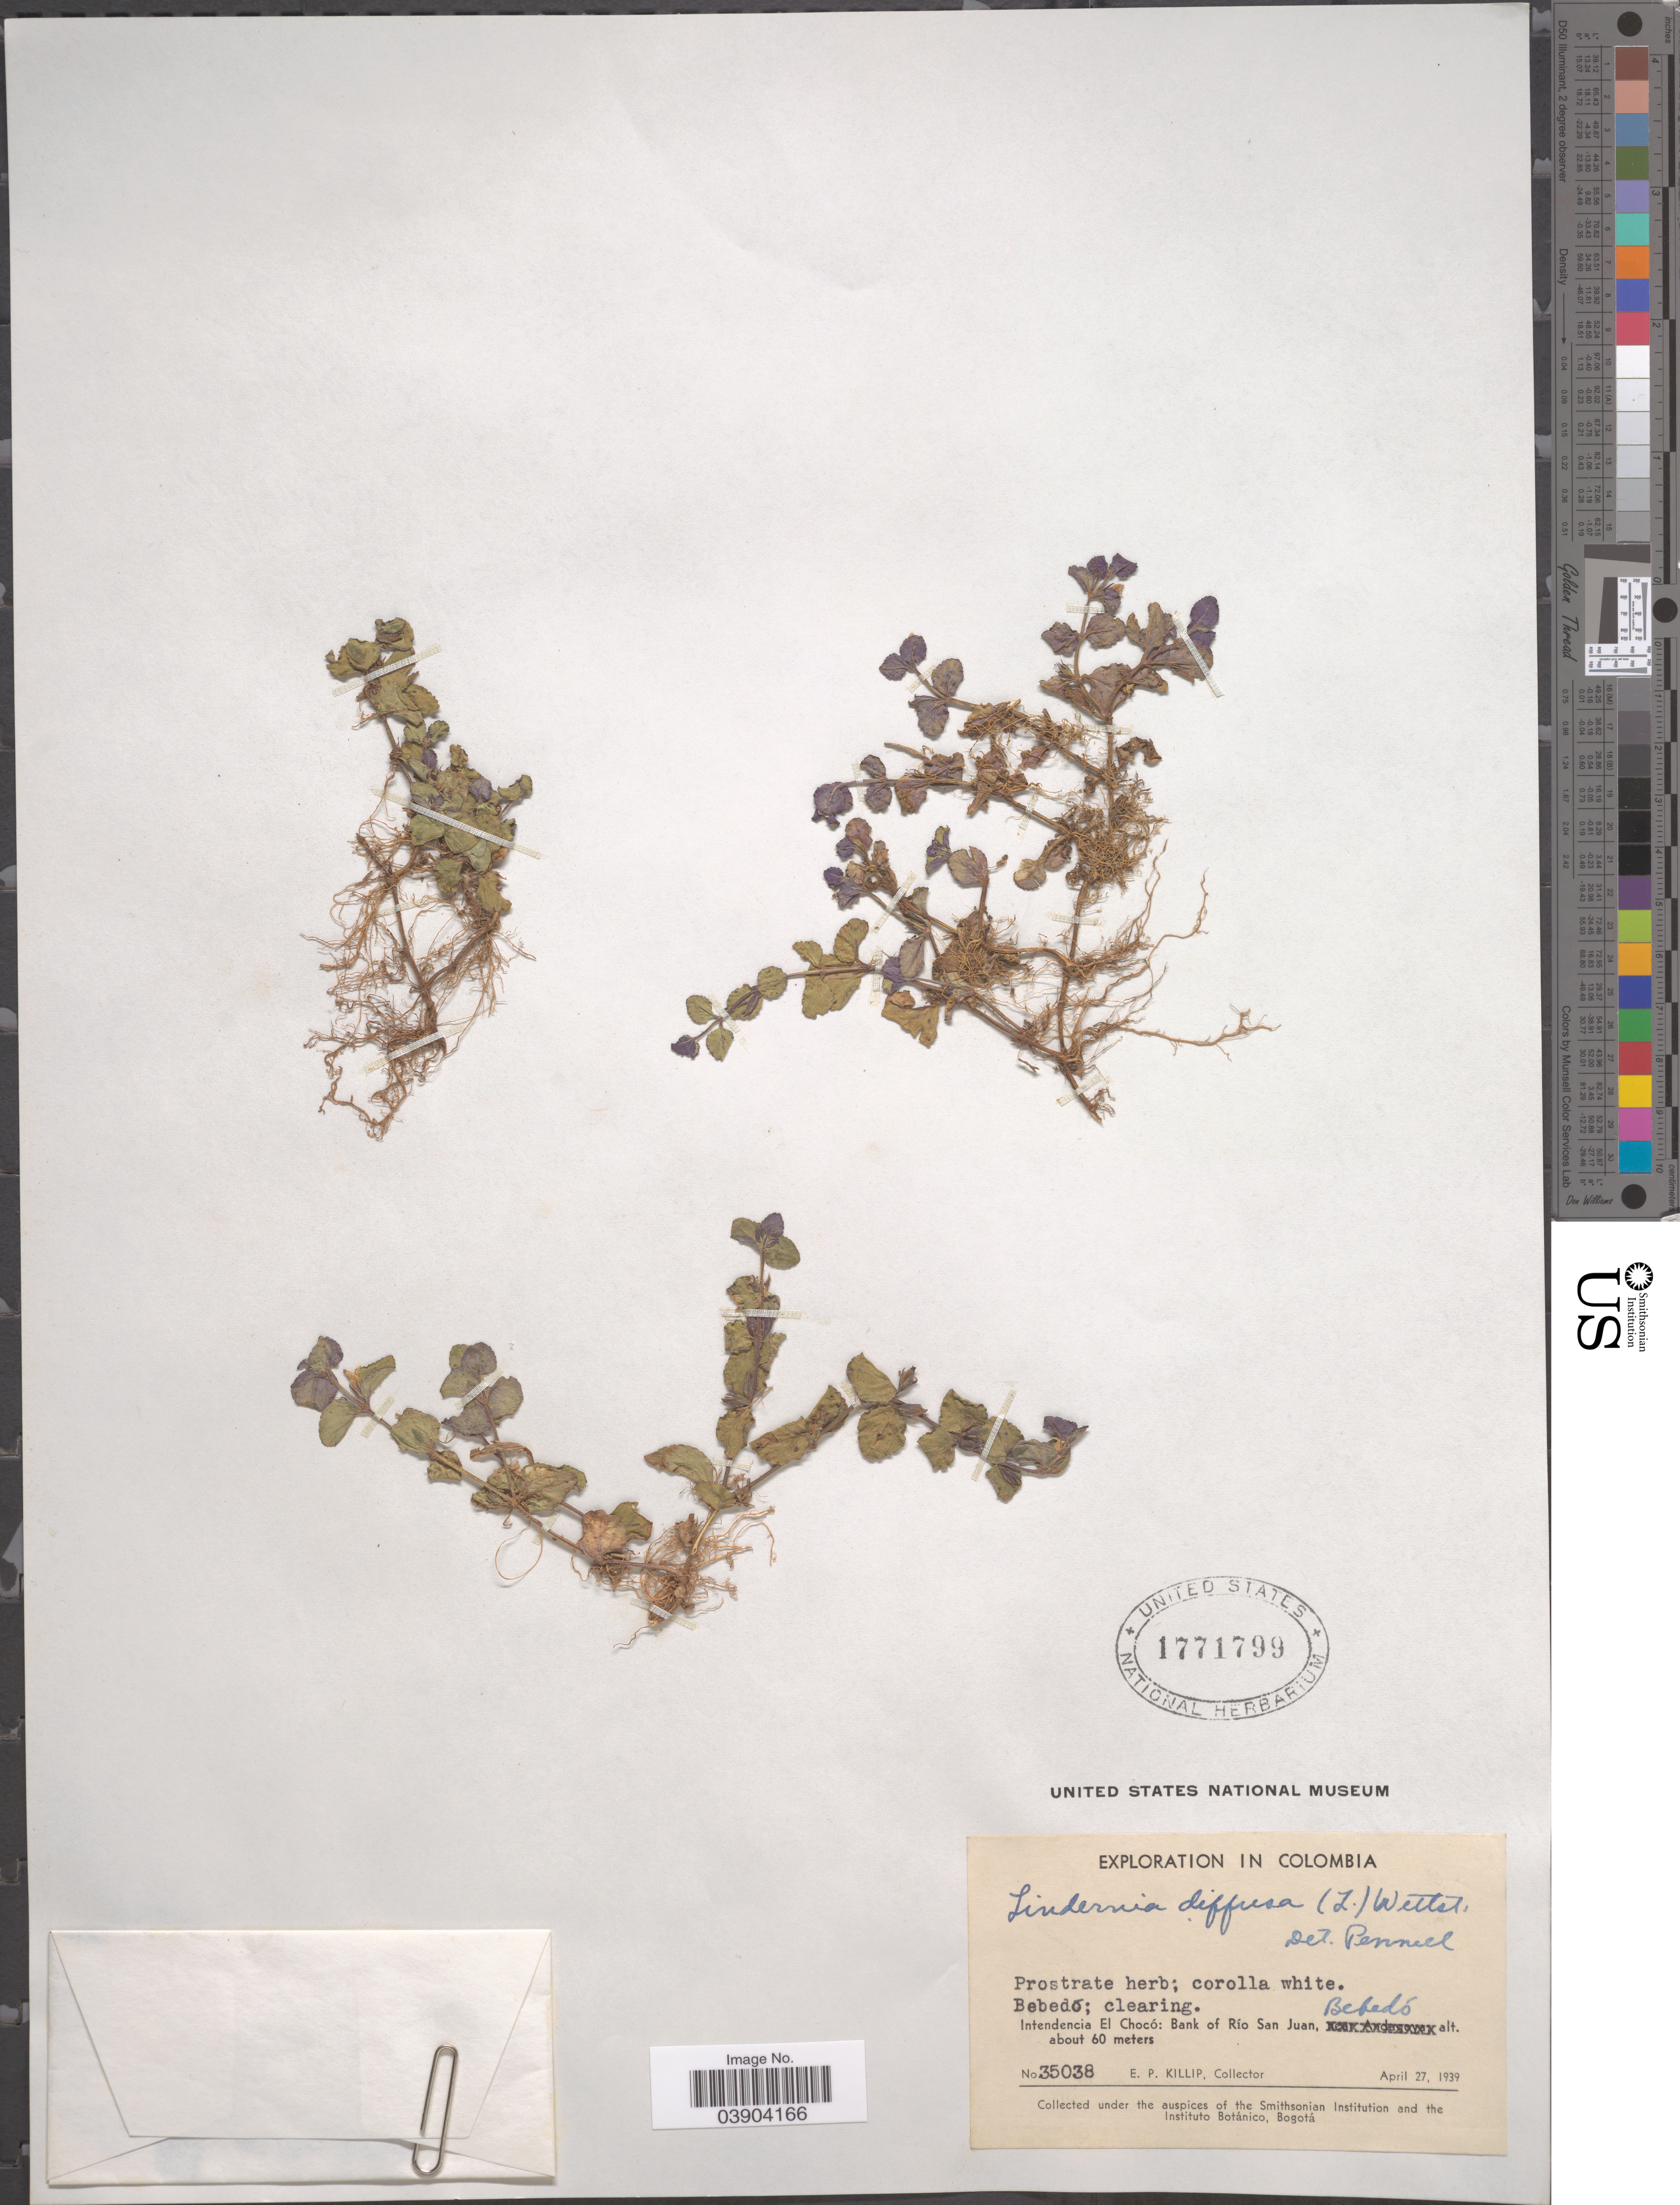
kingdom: Plantae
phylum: Tracheophyta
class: Magnoliopsida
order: Lamiales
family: Linderniaceae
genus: Lindernia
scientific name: Lindernia diffusa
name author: (L.) Wettst.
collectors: E. P. Killip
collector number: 35038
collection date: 1939-04-27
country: Colombia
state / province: Chocó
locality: Bebedó. Intendencia El Chocó: Bank of Río San Juan, Bebedó.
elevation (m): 60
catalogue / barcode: US 1771799